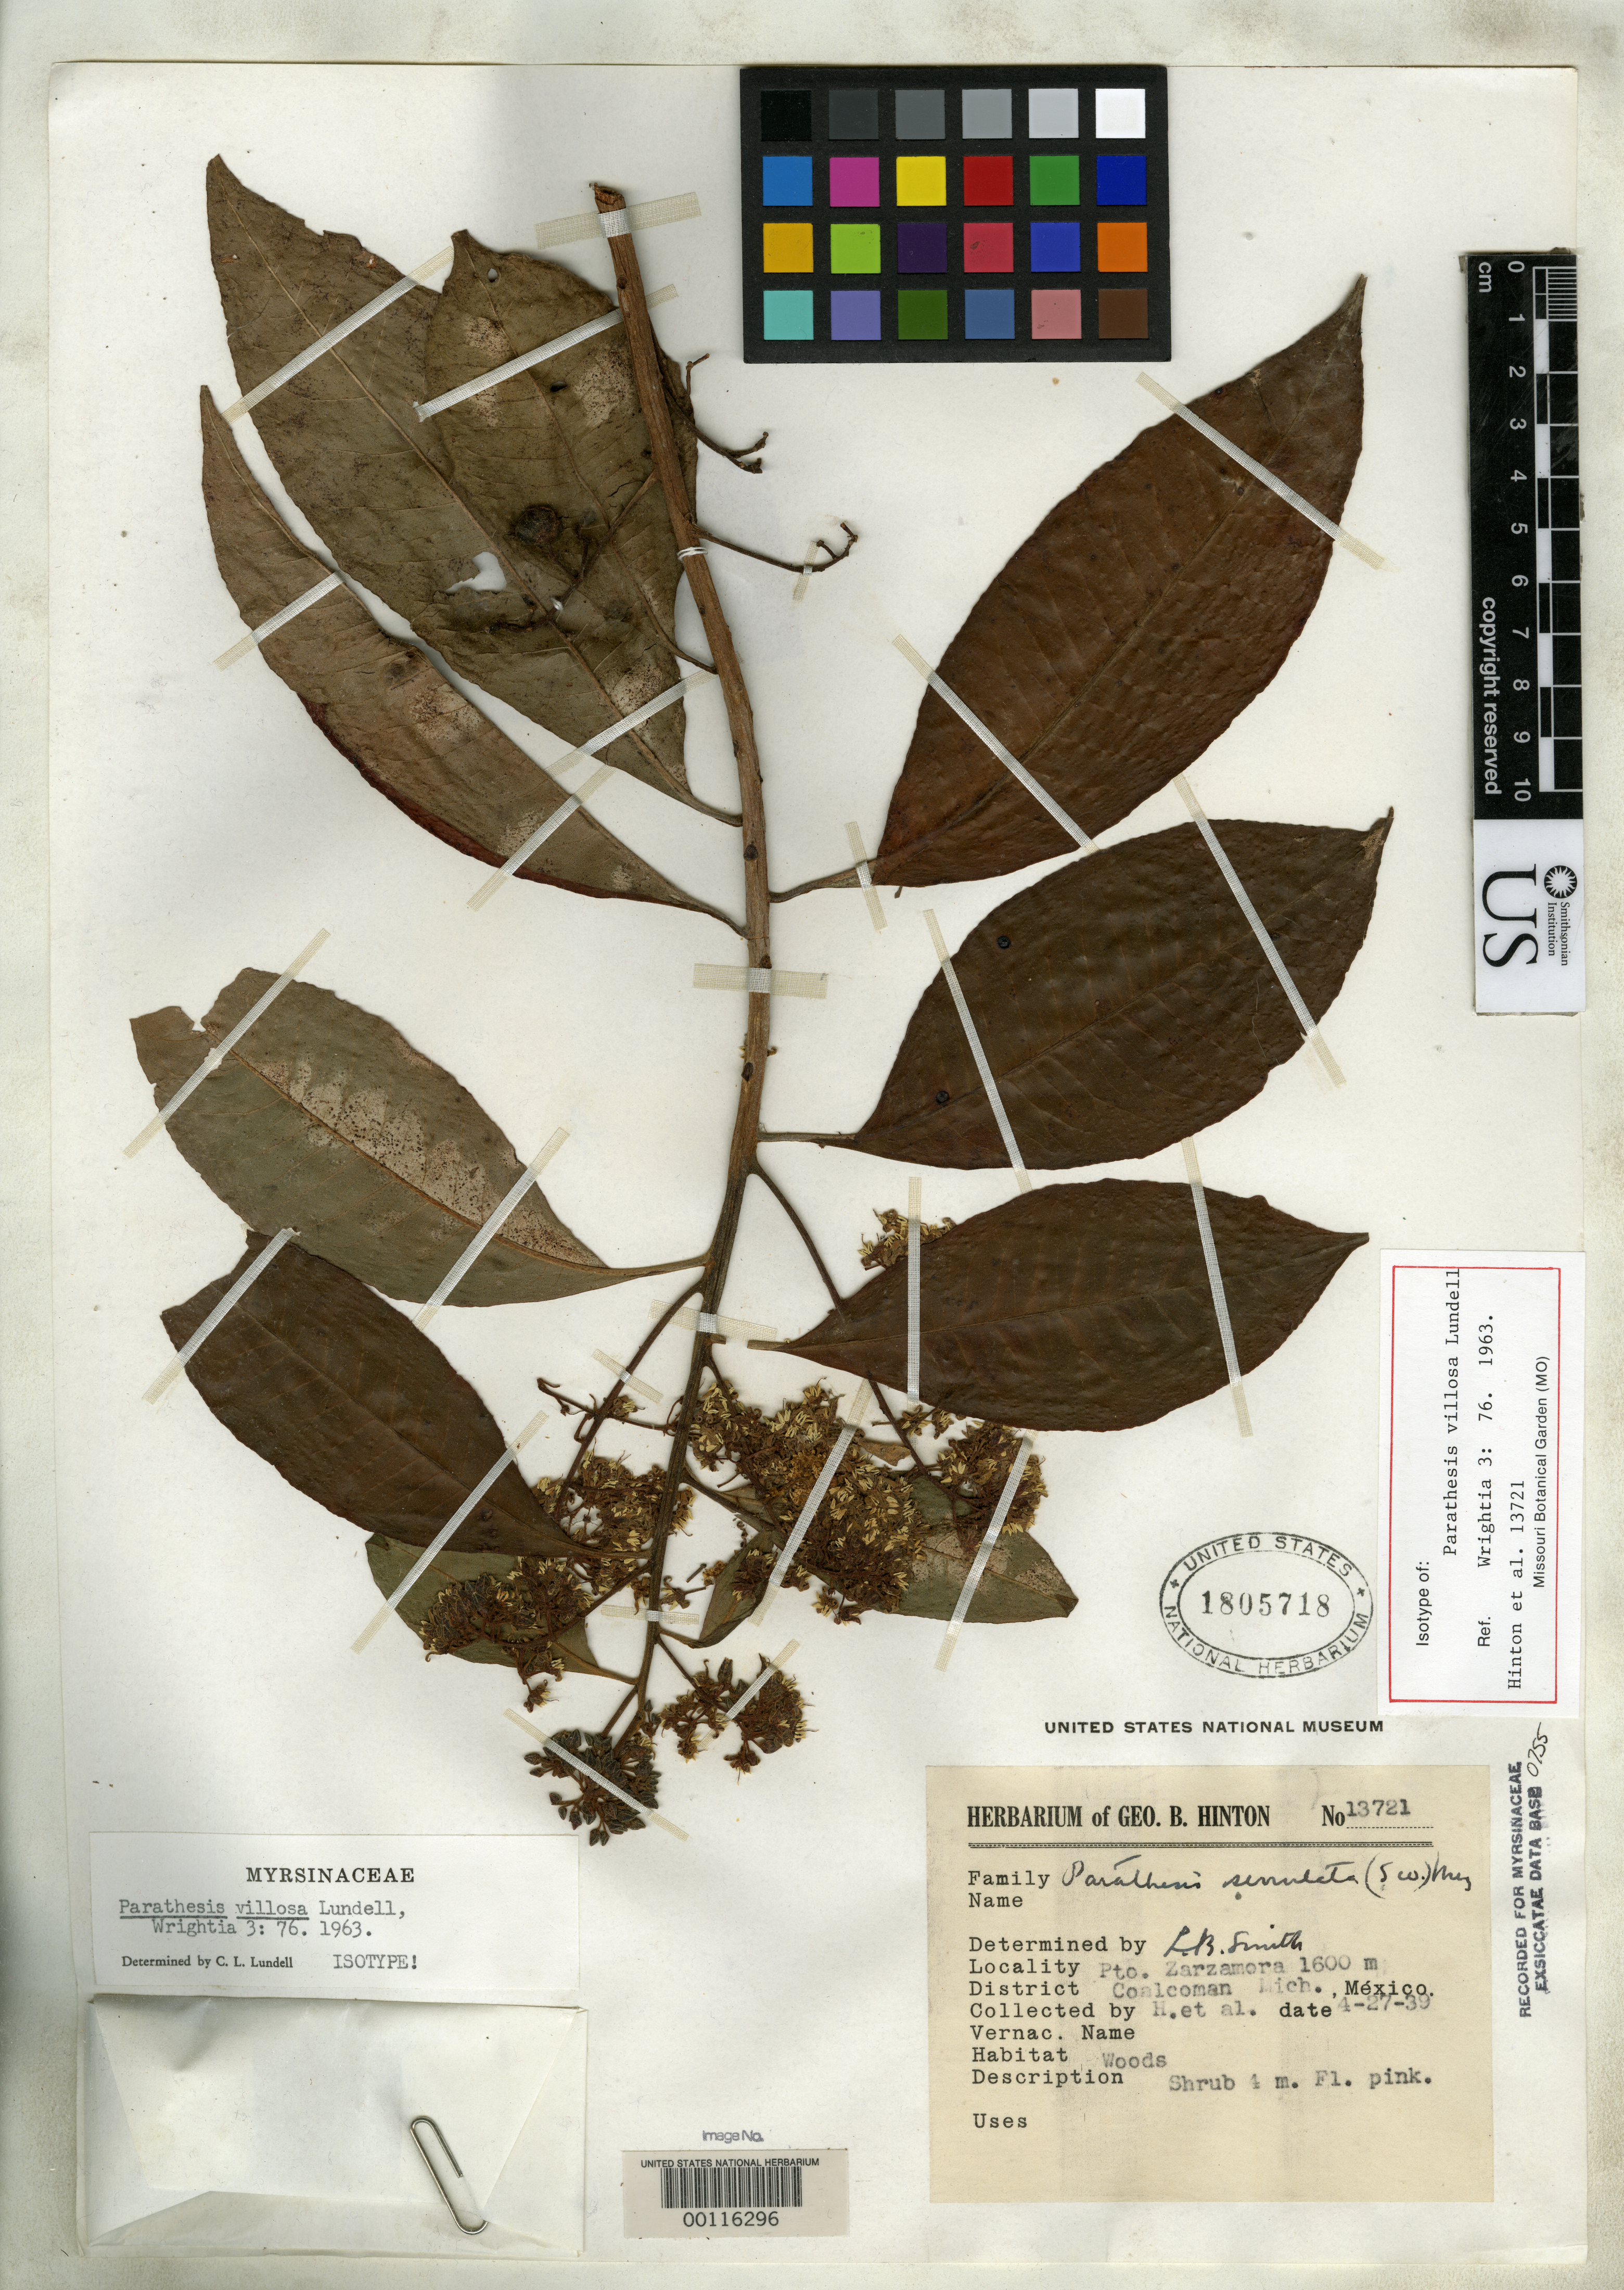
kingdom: Plantae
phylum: Tracheophyta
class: Magnoliopsida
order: Ericales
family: Primulaceae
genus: Parathesis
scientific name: Parathesis villosa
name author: Lundell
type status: Isotype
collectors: G. B. Hinton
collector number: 13721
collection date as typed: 27 Apr 1939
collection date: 1939-04-27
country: Mexico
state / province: Michoacán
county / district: Coalcoman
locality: Ptol Xarzamora.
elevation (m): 1600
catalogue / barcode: US 1805718